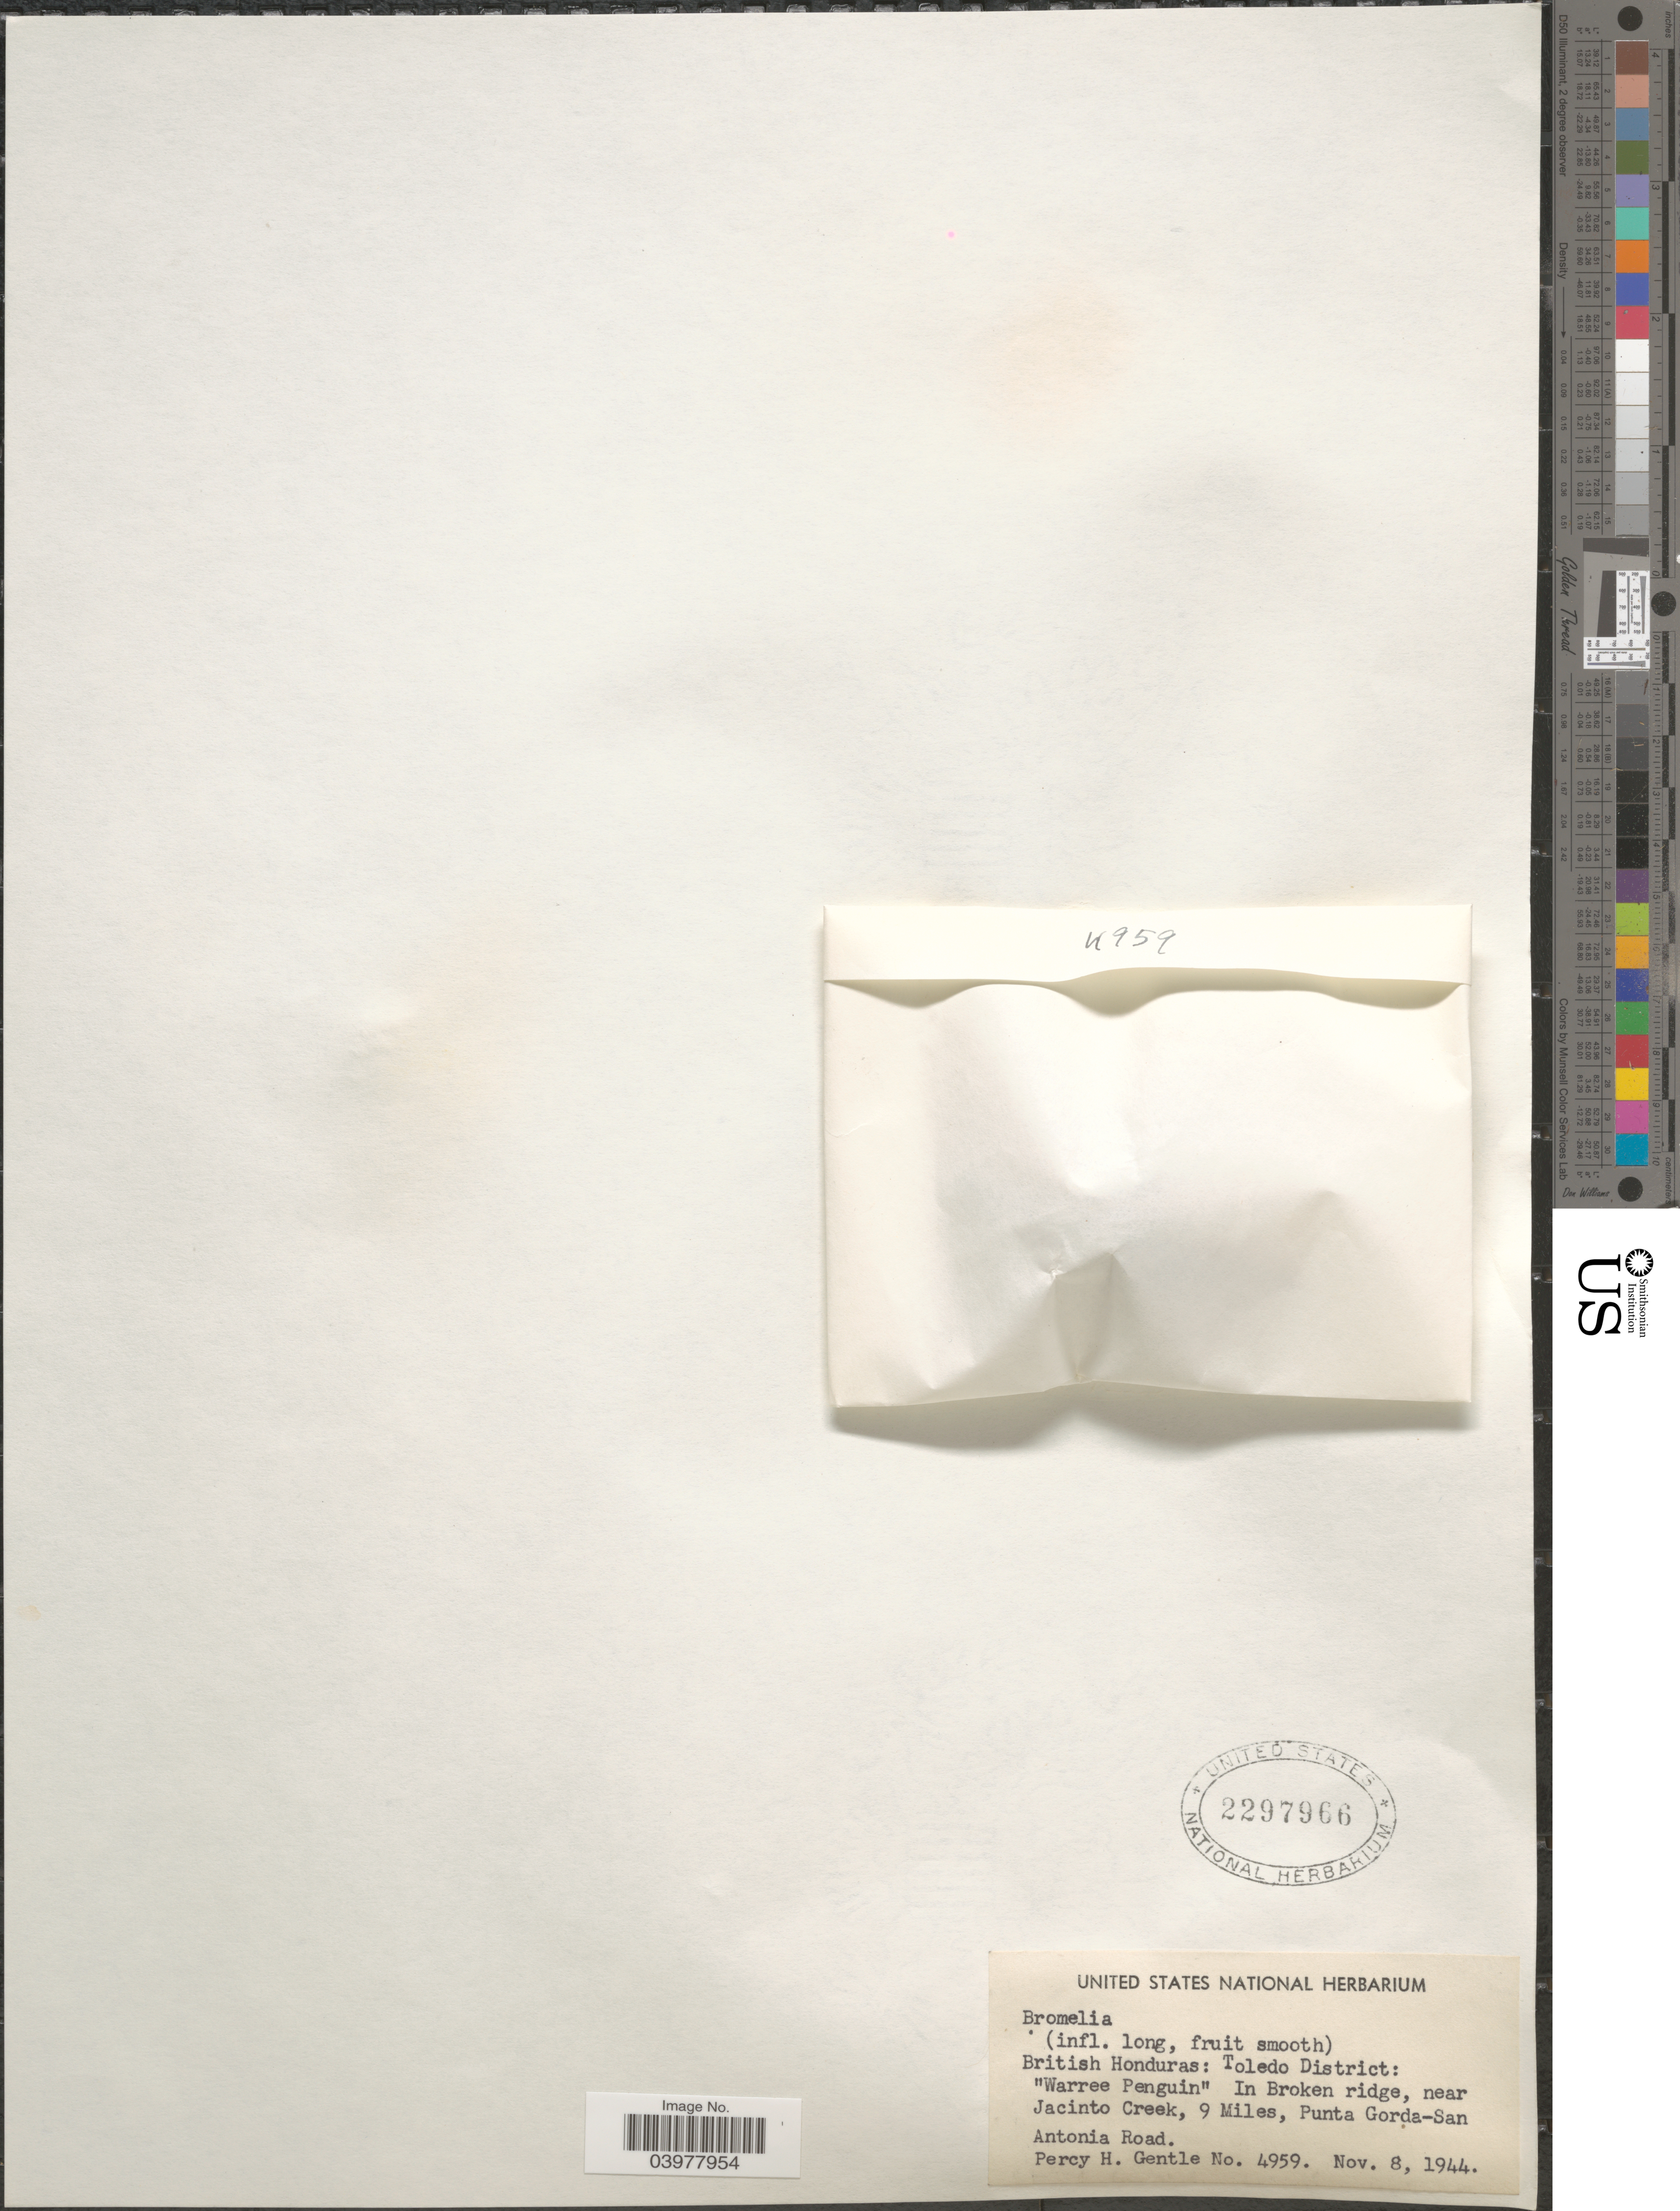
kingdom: Plantae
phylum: Tracheophyta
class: Liliopsida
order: Poales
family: Bromeliaceae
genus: Bromelia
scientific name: Bromelia sp.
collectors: P. H. Gentle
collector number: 4959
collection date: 1944-06-08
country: Belize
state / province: Toledo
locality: British Honduras: Toledo District: "Warree Penguin" In Broken ridge, near Jacinto Creek, 9 Miles, Punta Gorda-San Antonia Road.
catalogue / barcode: US 2297966